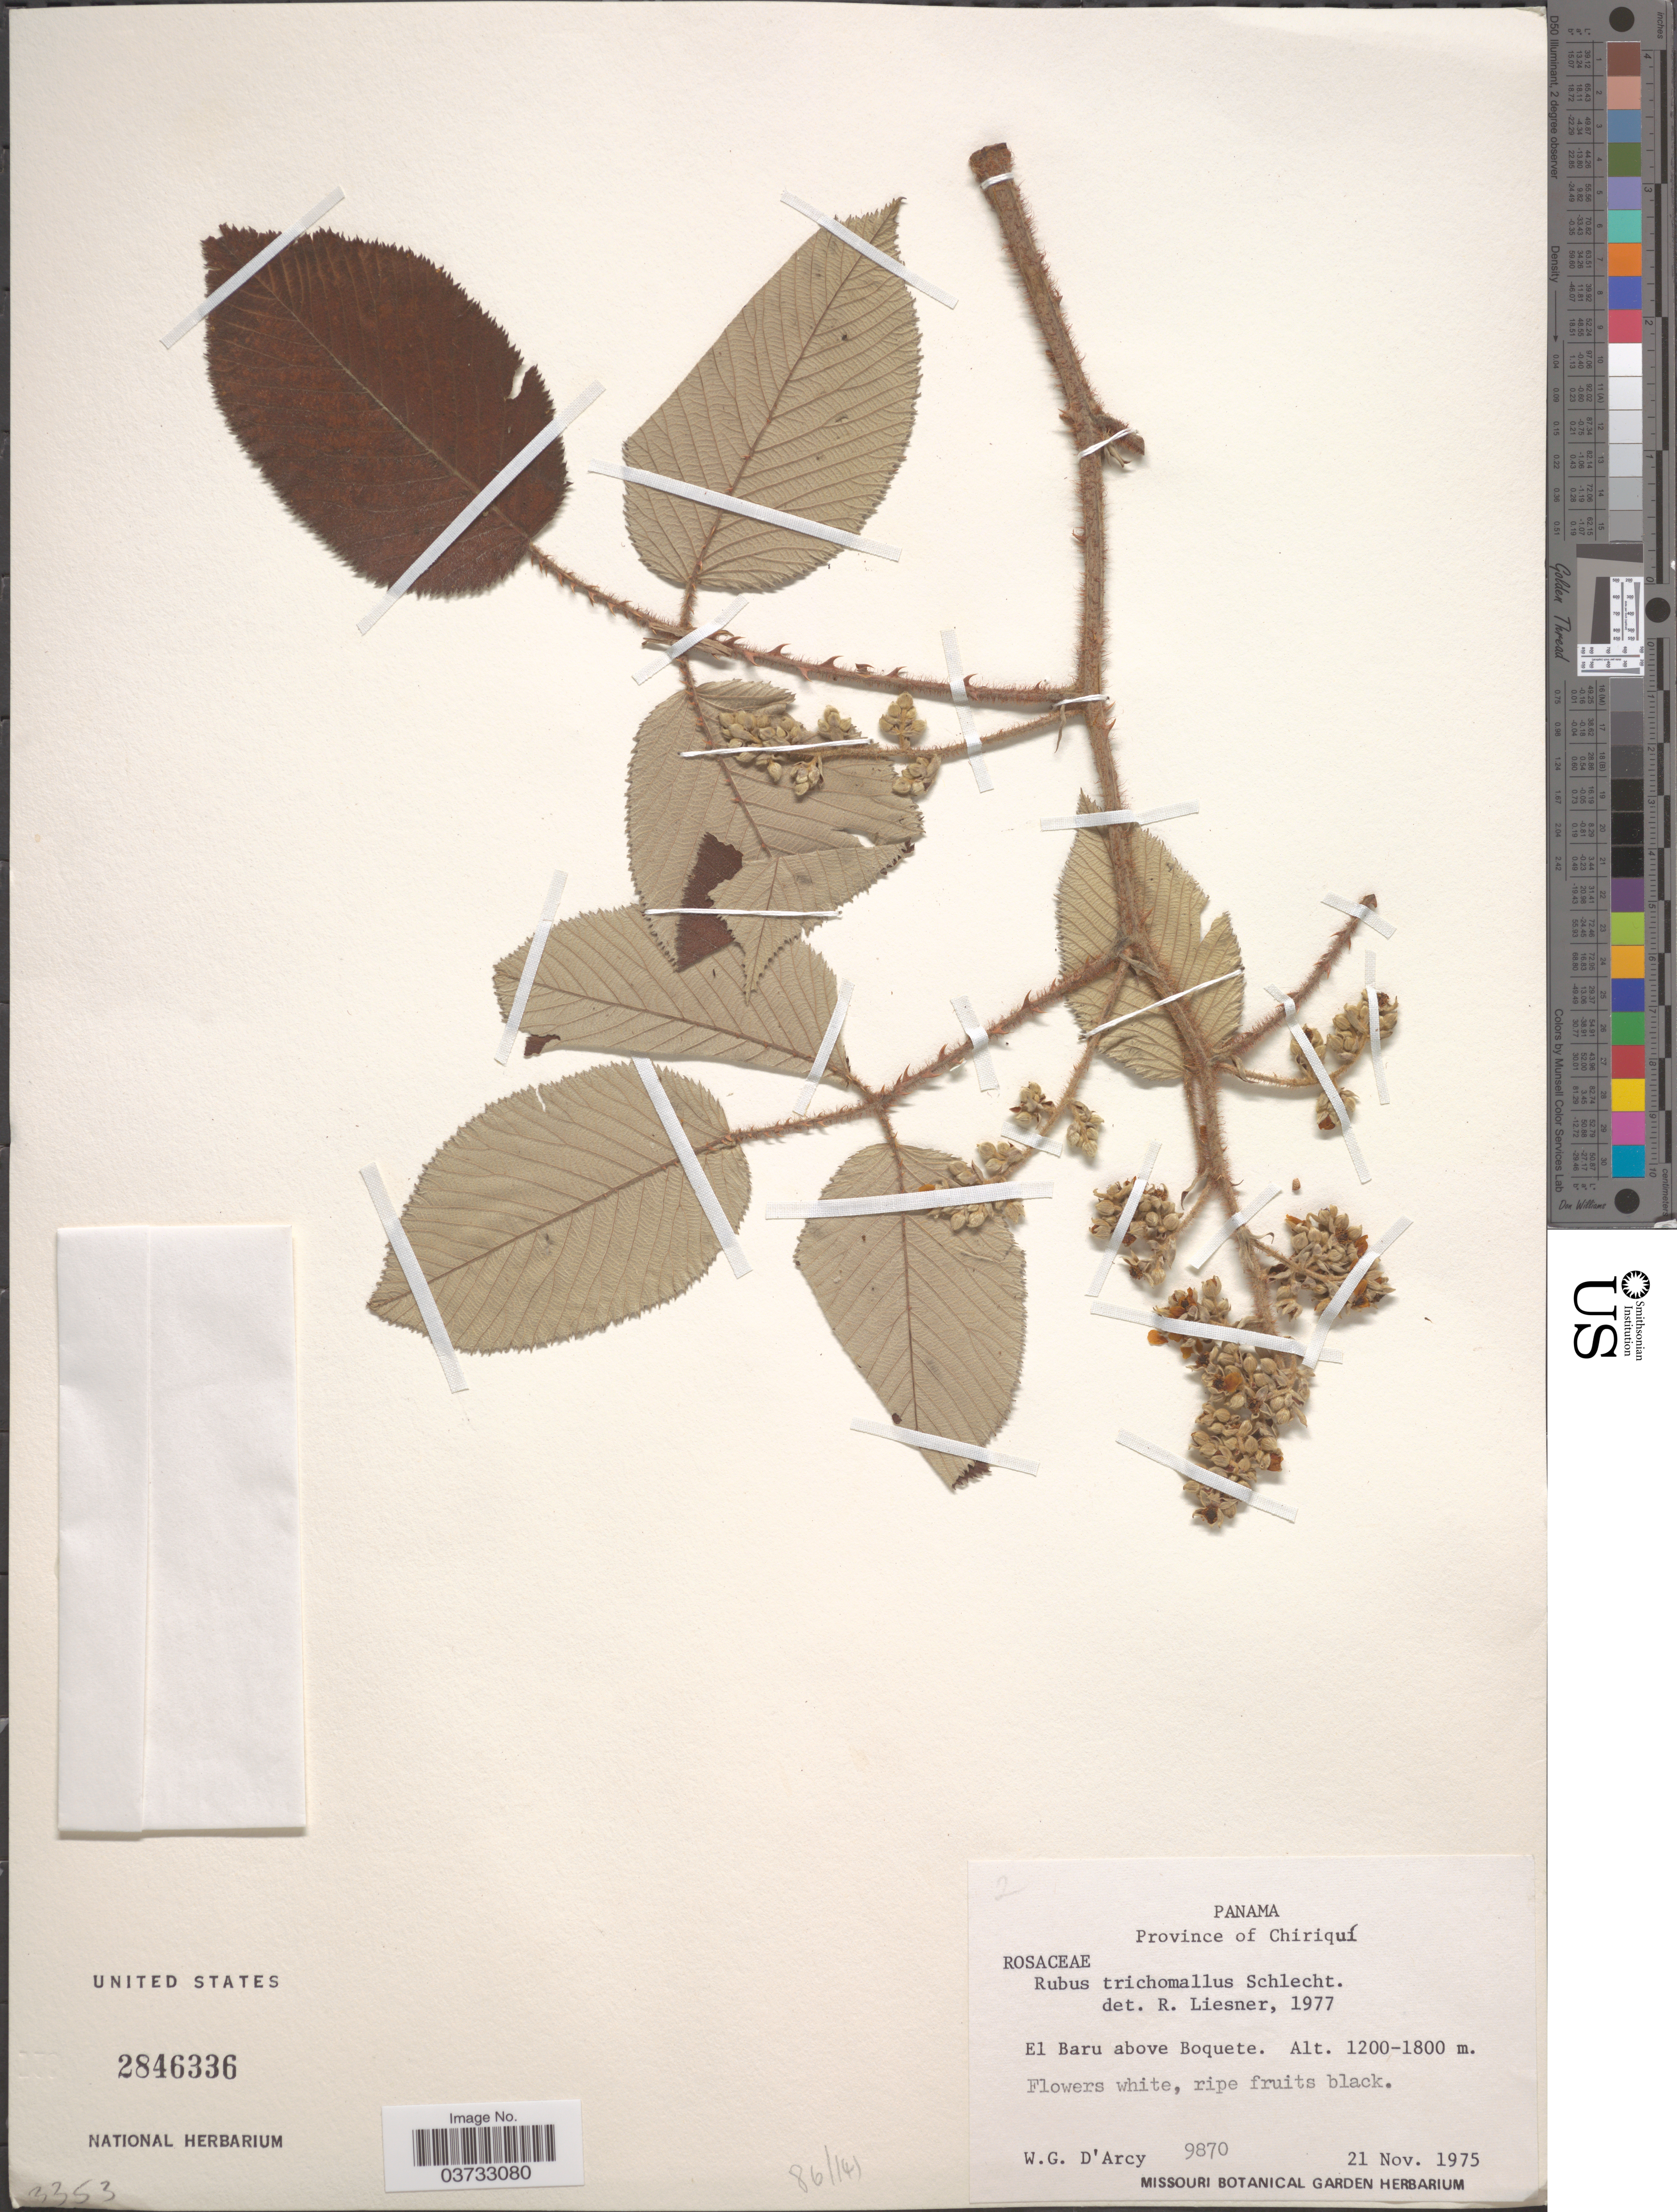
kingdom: Plantae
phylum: Tracheophyta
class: Magnoliopsida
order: Rosales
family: Rosaceae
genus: Rubus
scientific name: Rubus trichomallus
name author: Schltdl.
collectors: W. G. D'Arcy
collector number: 9870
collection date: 1975-11-21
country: Panama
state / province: Chiriqui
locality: El Baru above Boquete.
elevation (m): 1200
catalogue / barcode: US 2846336